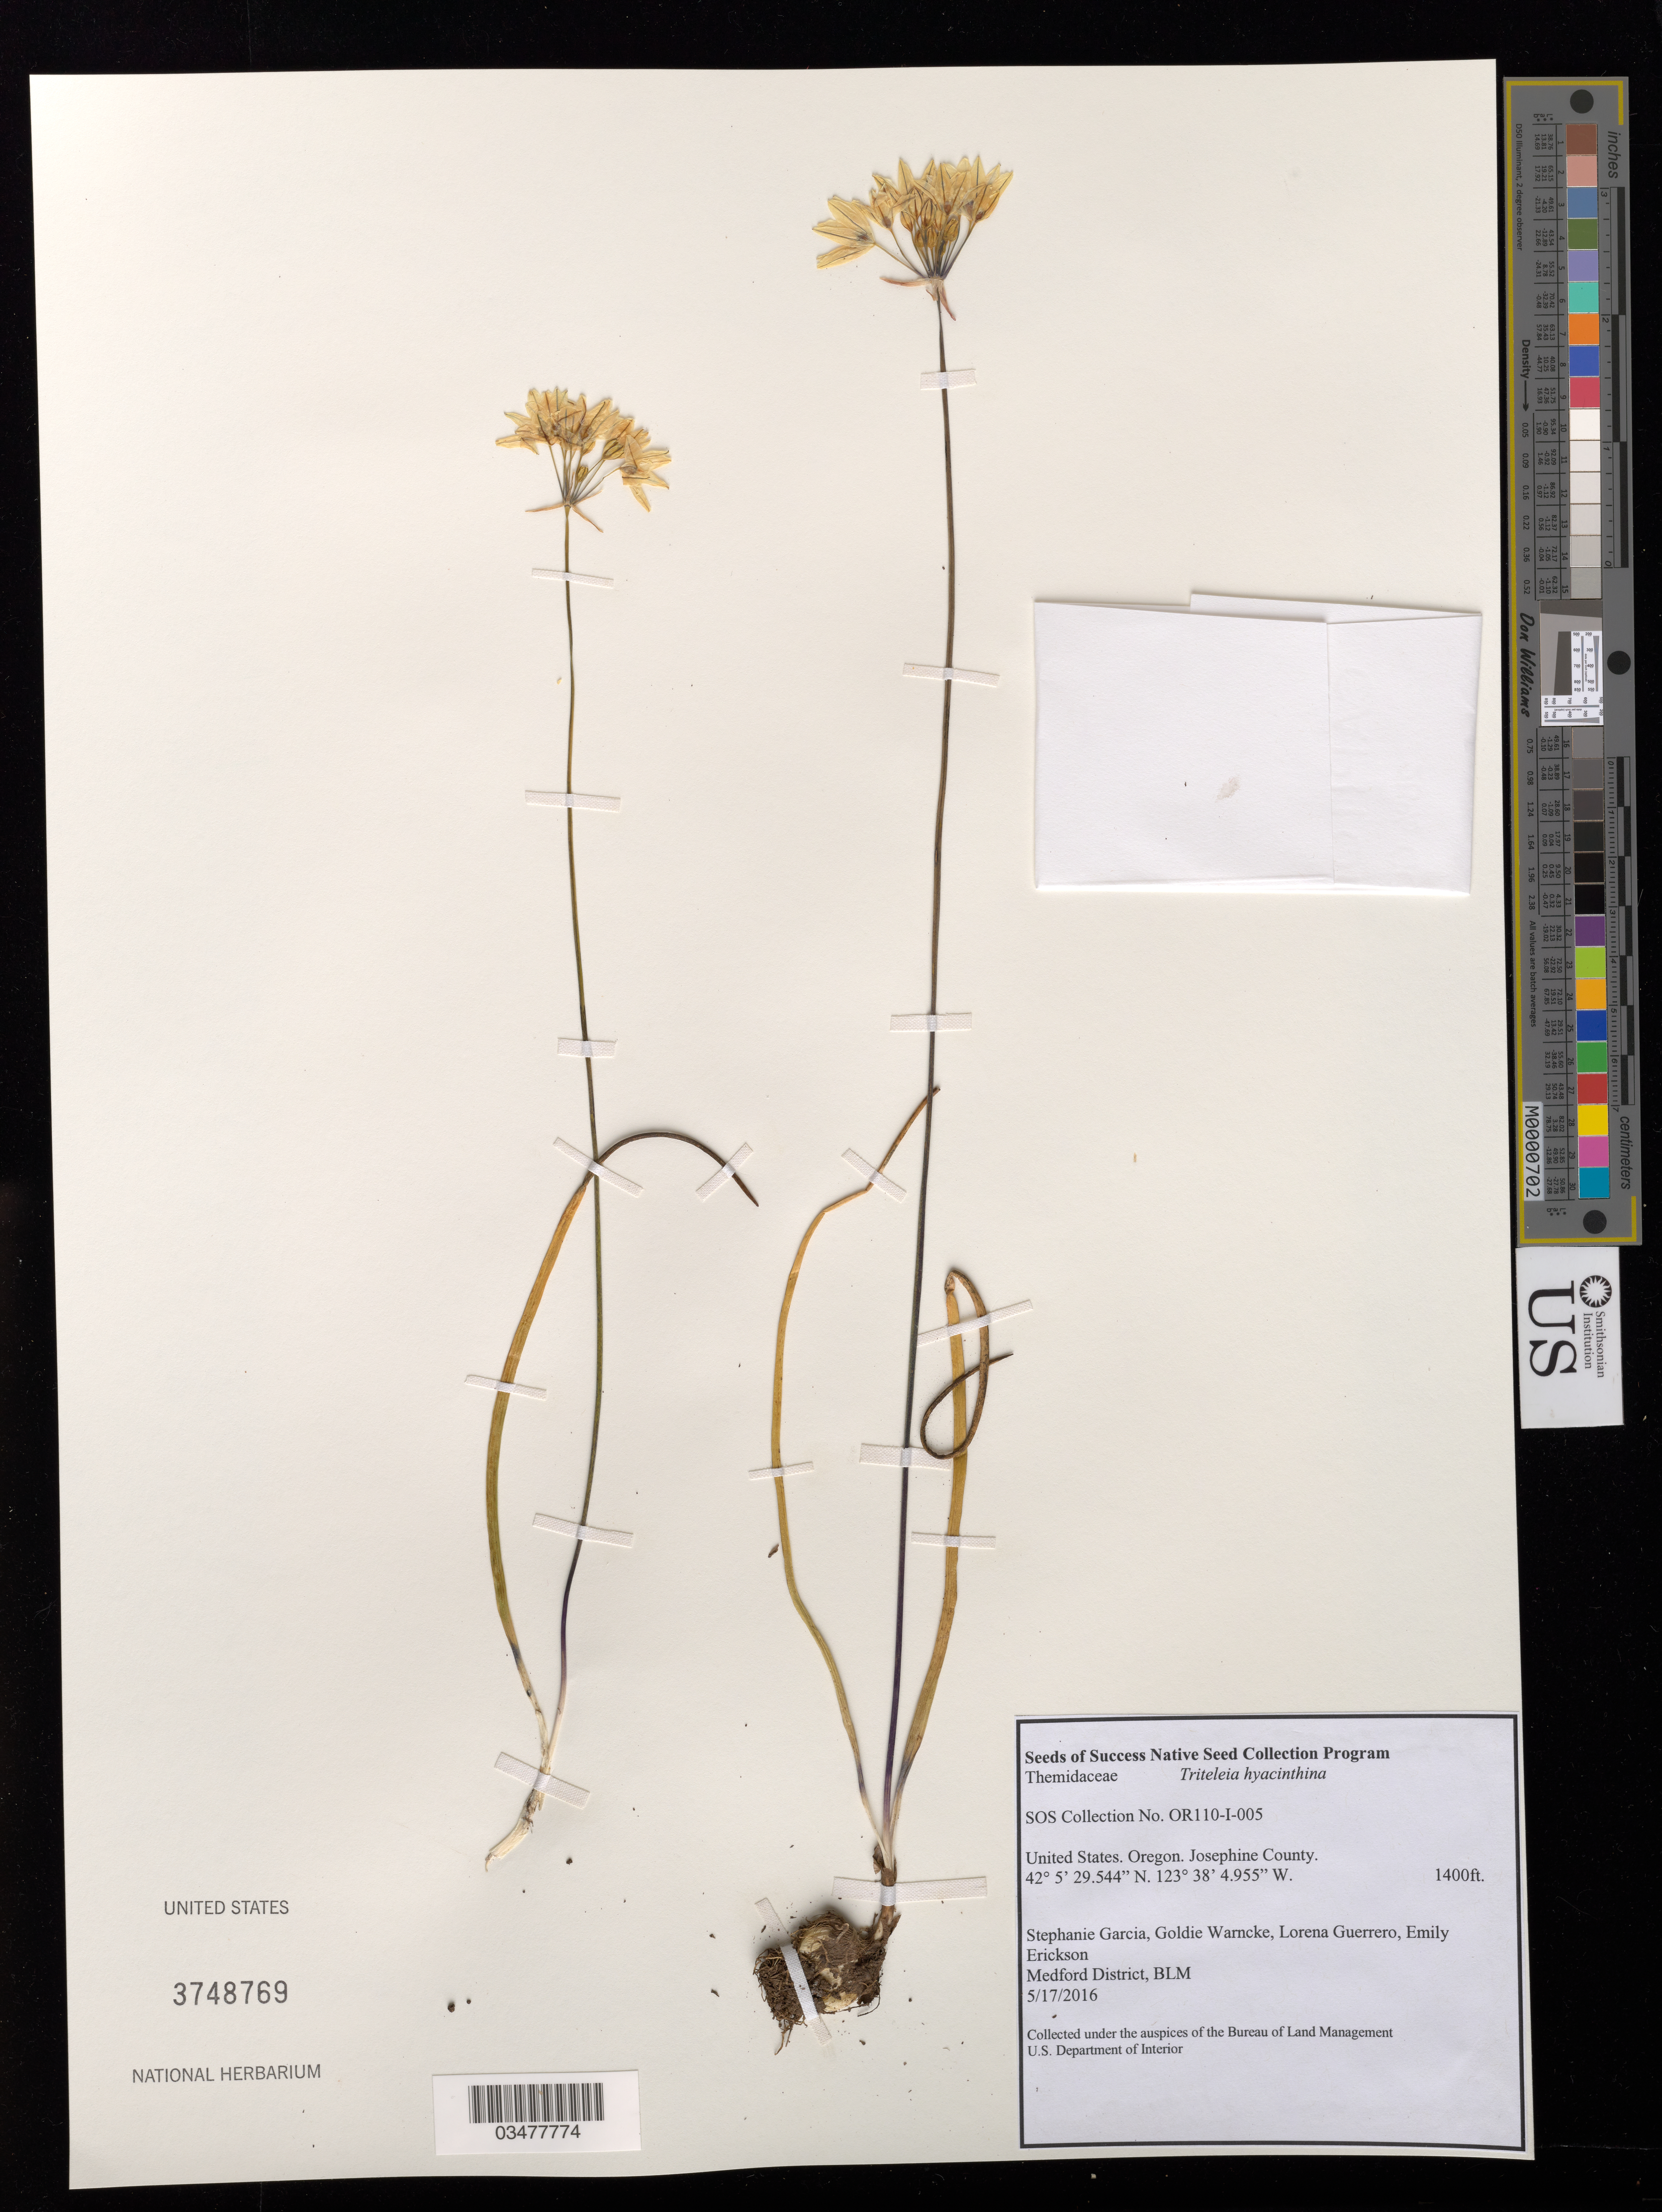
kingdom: Plantae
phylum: Tracheophyta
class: Liliopsida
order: Asparagales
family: Asparagaceae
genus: Triteleia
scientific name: Triteleia hyacinthina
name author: (Lindl.) Greene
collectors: S. Garcia, G. Warncke, Guerrero, L. & E. Erickson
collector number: OR110-I-005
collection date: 2016-05-17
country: United States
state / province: Oregon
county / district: Josephine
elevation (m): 427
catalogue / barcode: US 3748769